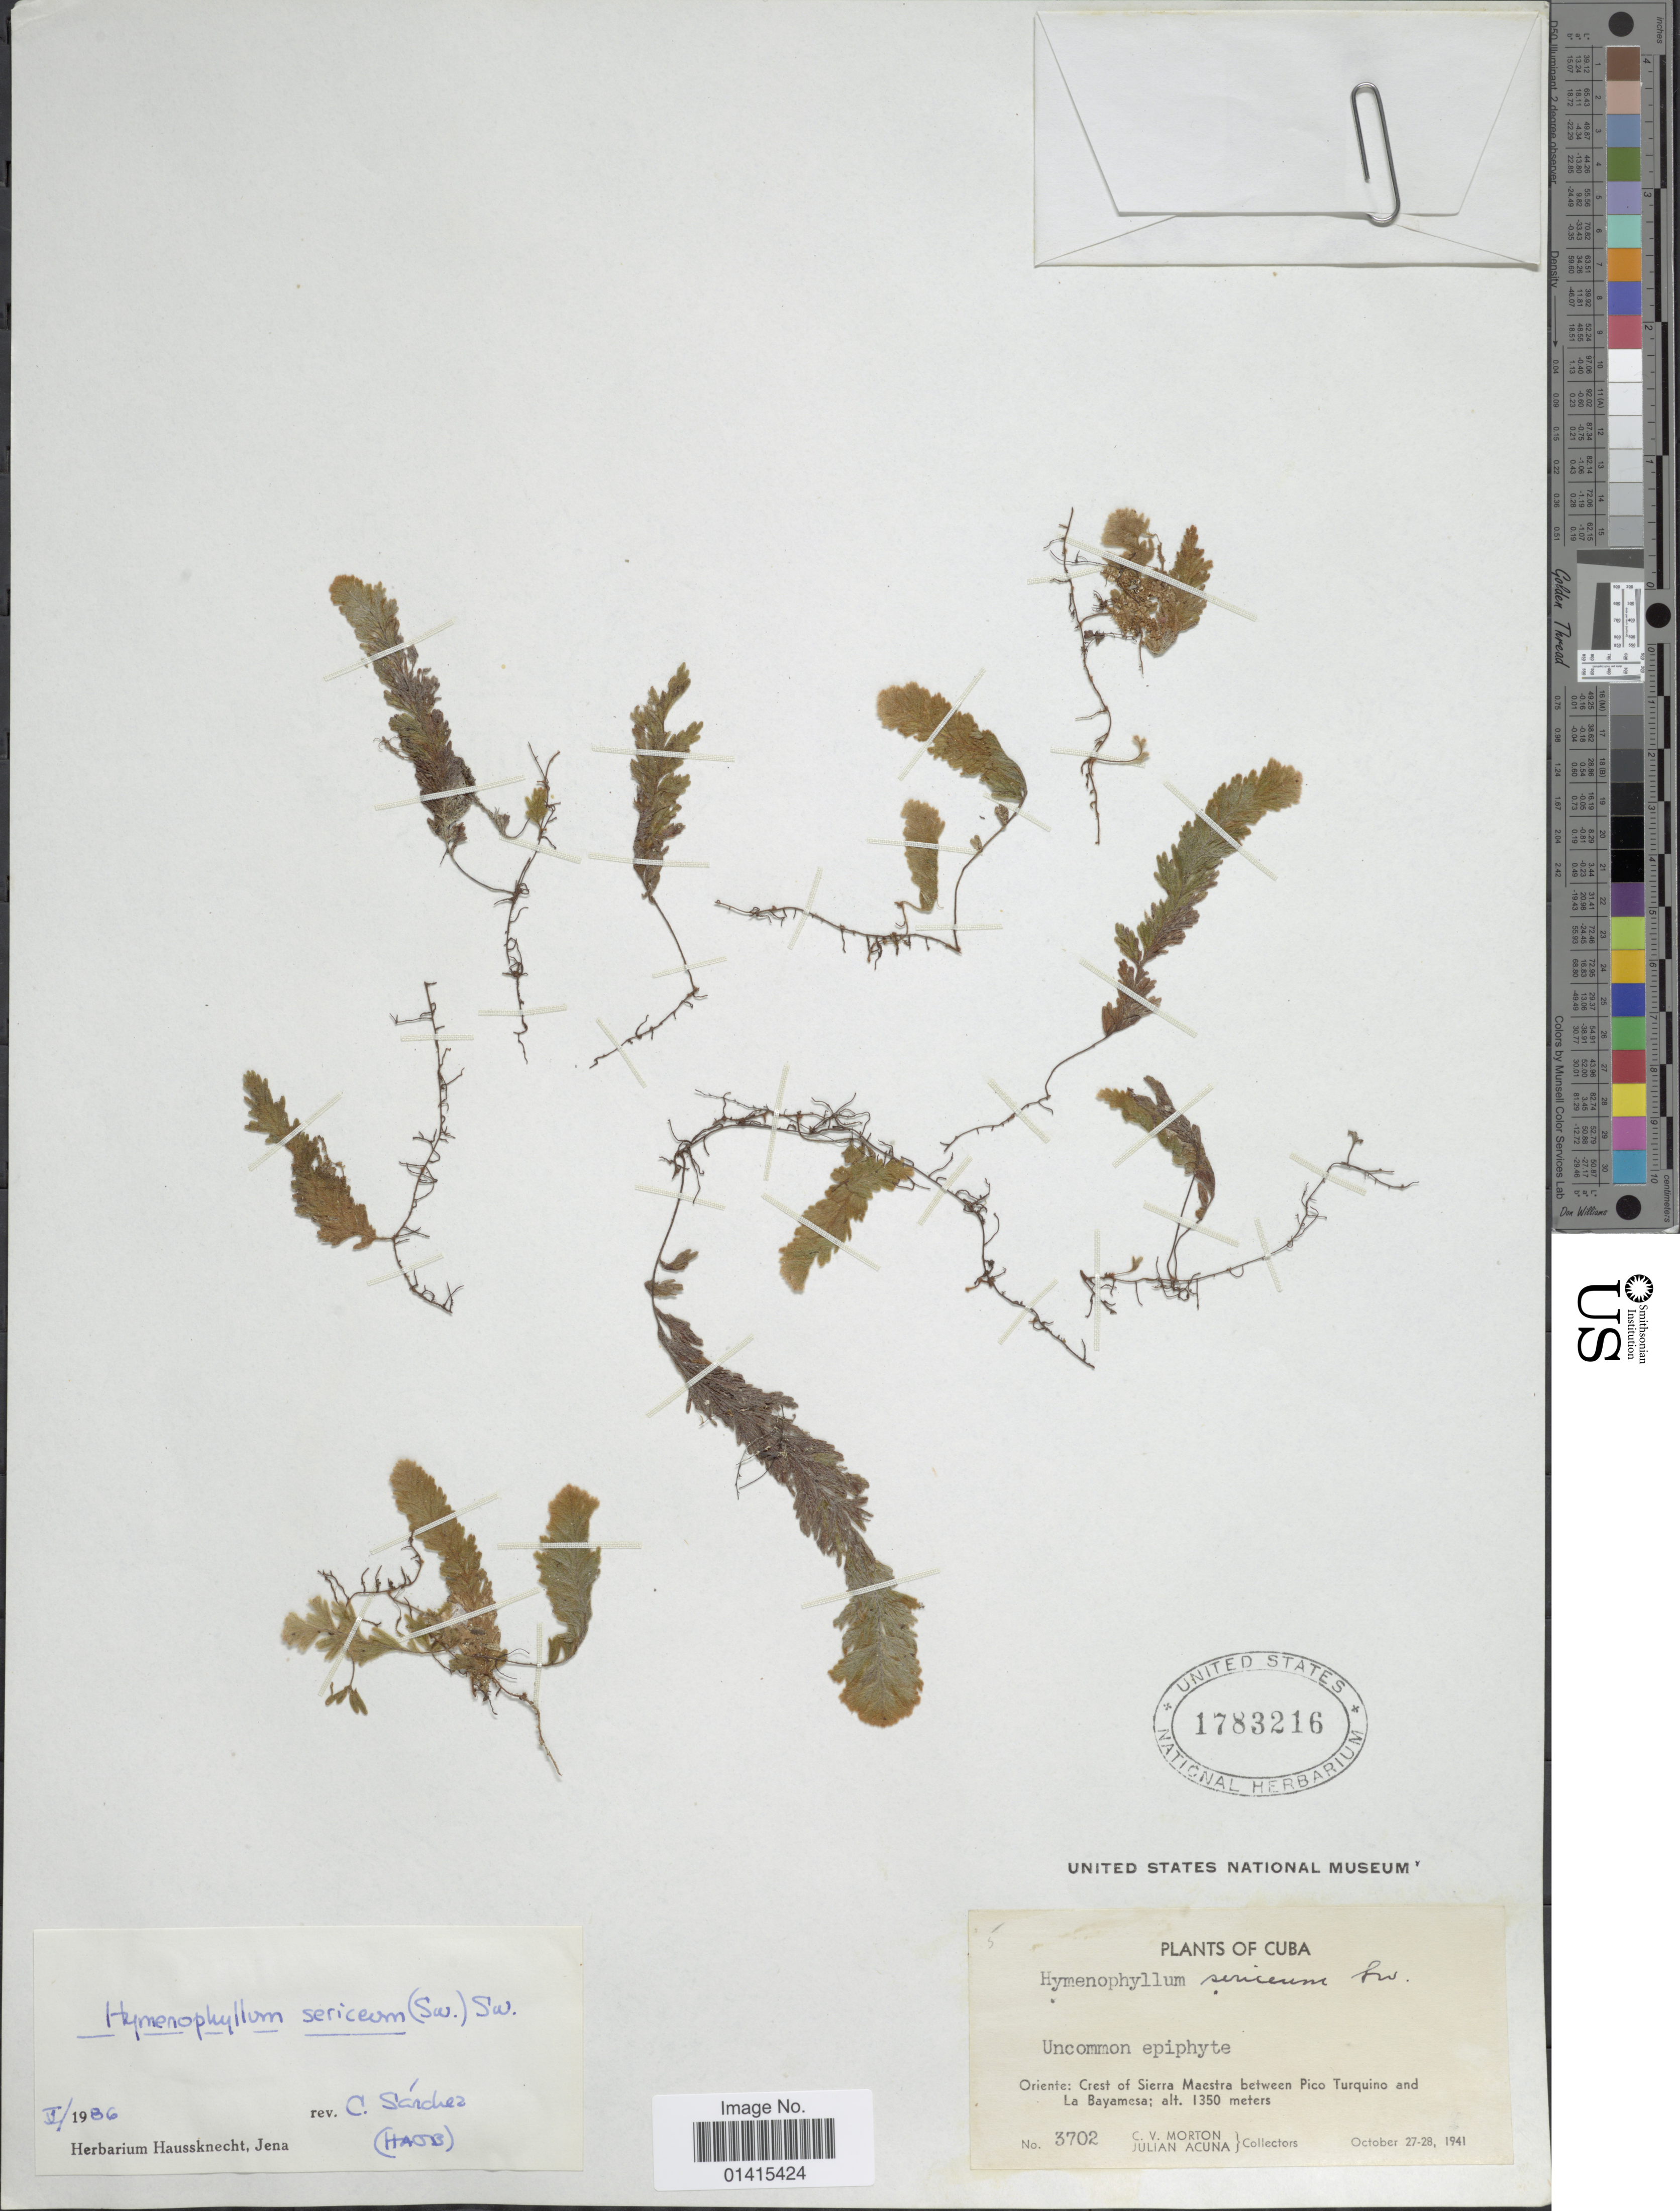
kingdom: Plantae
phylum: Tracheophyta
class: Polypodiopsida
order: Hymenophyllales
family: Hymenophyllaceae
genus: Hymenophyllum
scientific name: Hymenophyllum sericeum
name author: Sw. in Schrad.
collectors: C. V. Morton & J. B. Acuña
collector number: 3702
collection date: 1941-10-27/1941-10-28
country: Cuba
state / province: Oriente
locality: Oriente: Crest of Sierra Maestra between Pico Turquino and La Bayamesa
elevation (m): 1350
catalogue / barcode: US 1783216